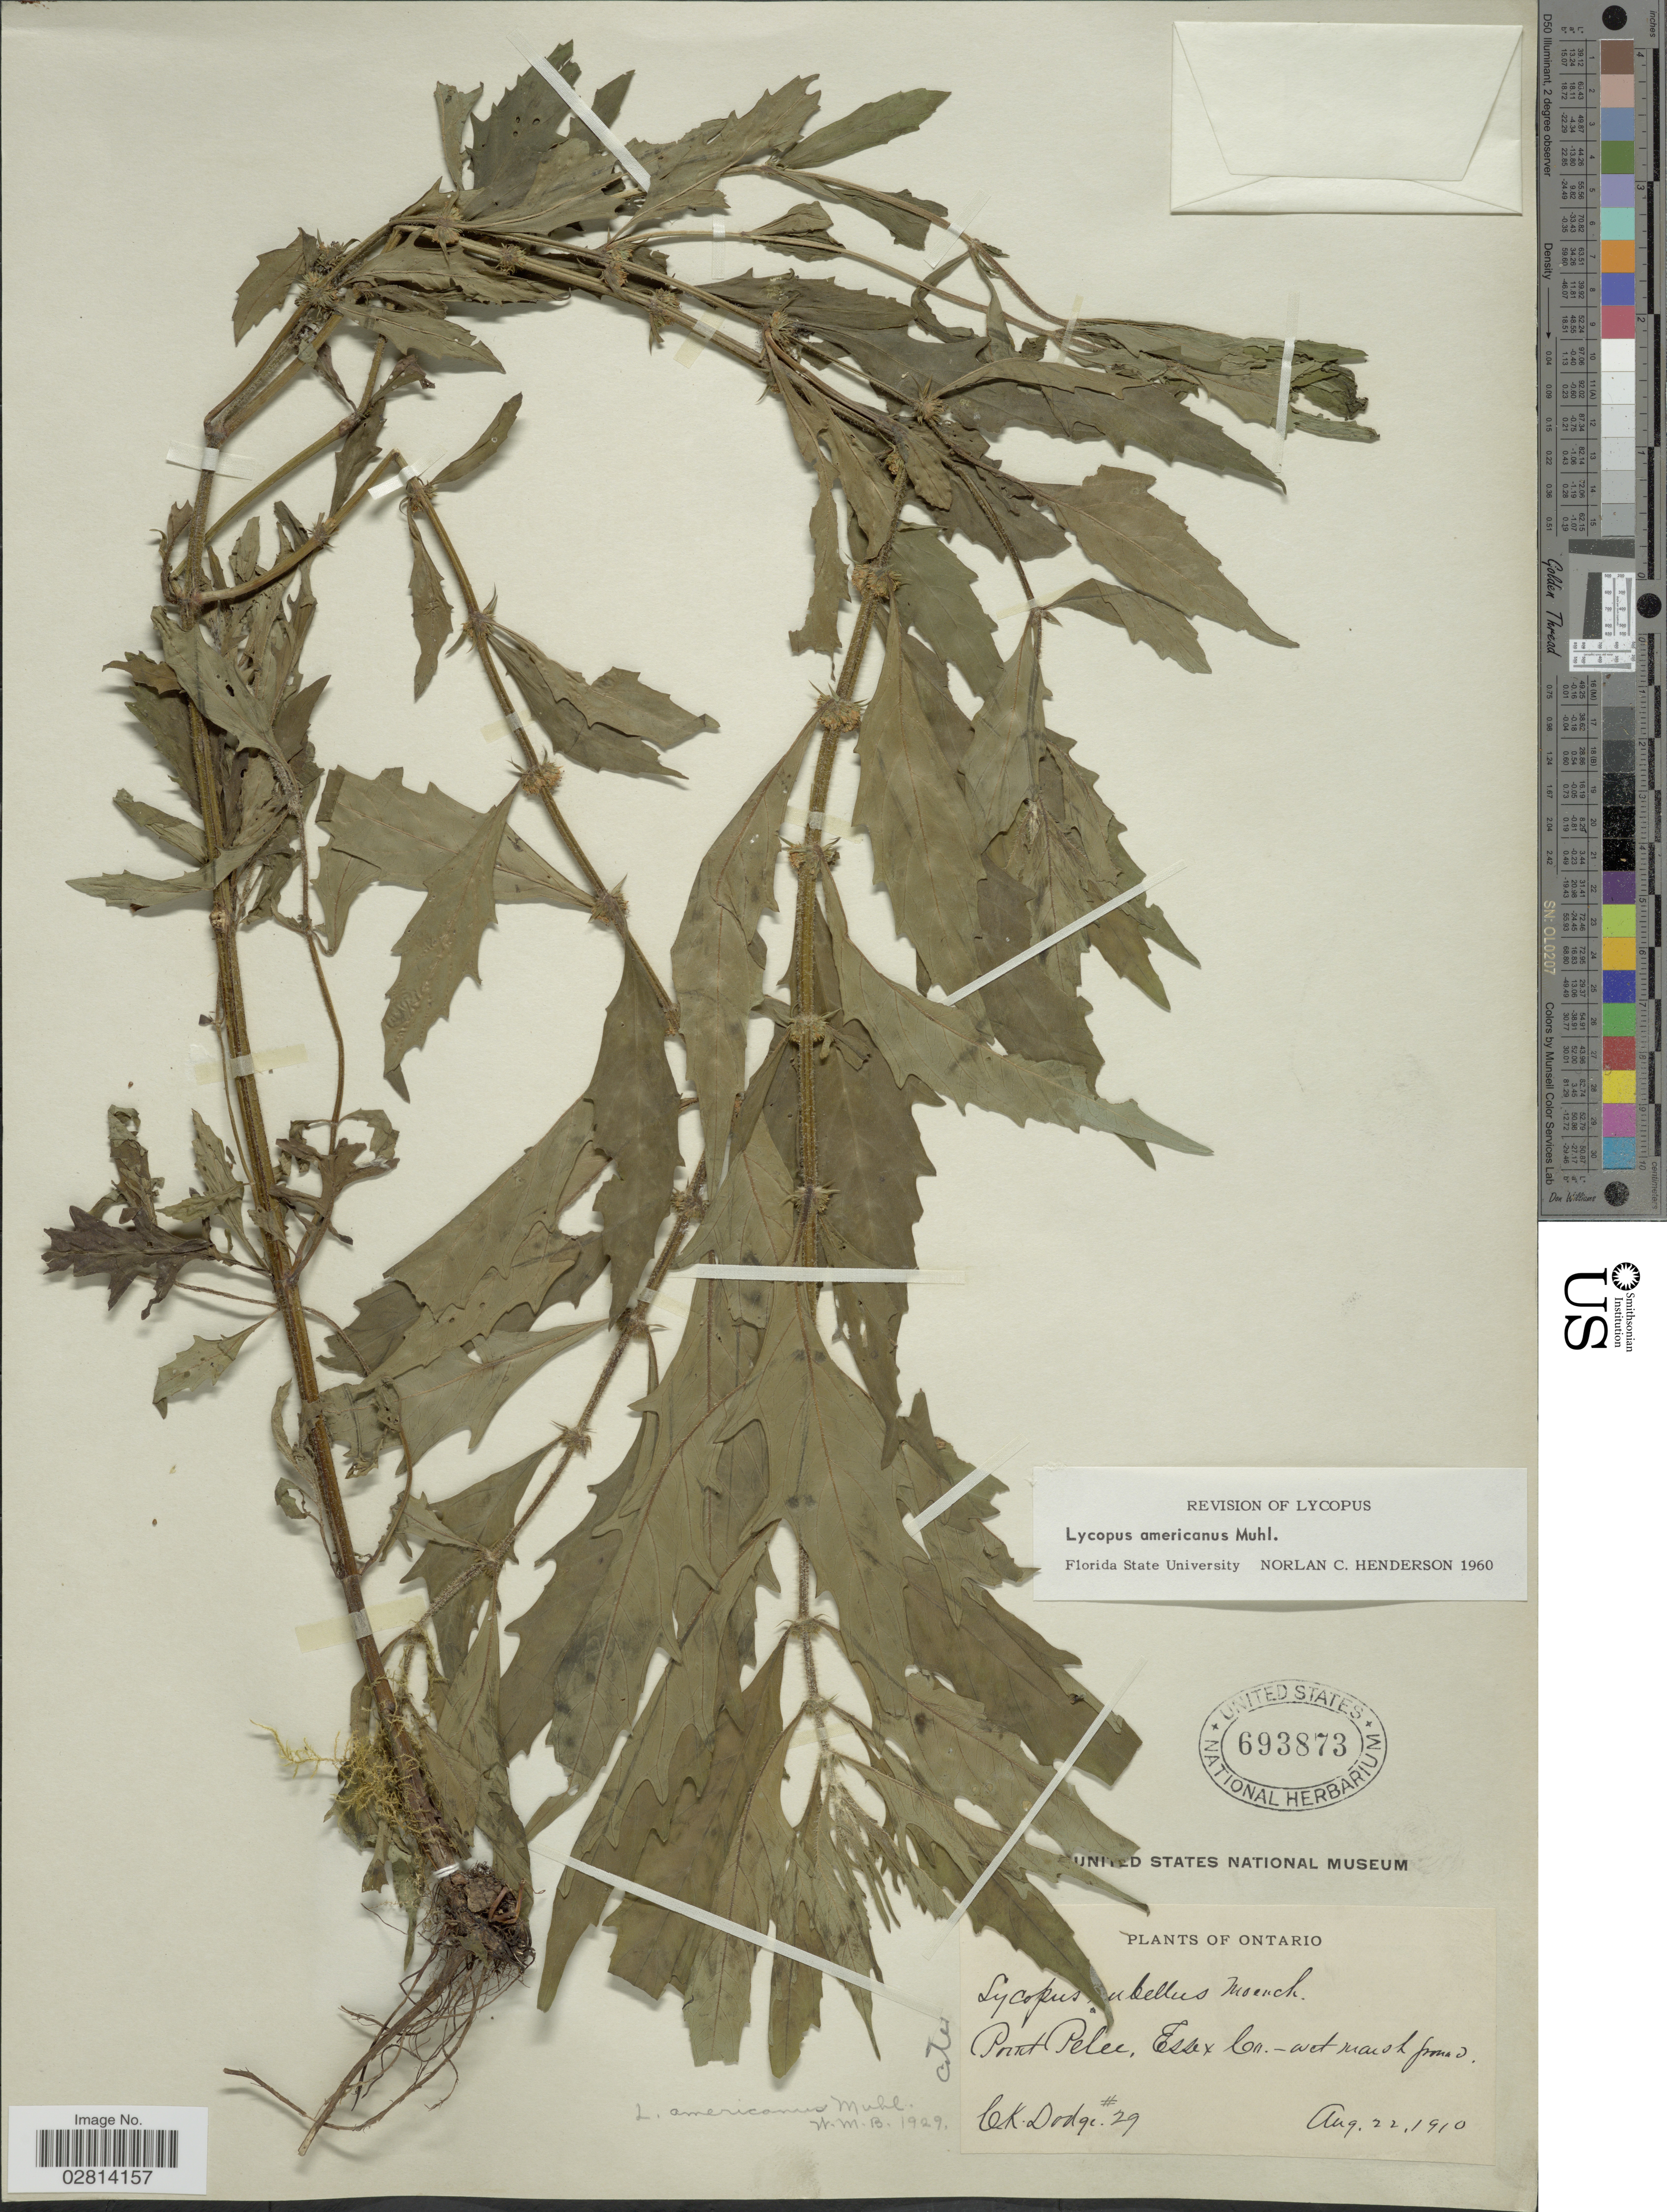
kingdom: Plantae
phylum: Tracheophyta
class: Magnoliopsida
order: Lamiales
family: Lamiaceae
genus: Lycopus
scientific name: Lycopus americanus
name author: Muhl. ex W.P.C. Barton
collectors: C. Dodge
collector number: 29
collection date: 1910-08-22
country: Canada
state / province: Ontario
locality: Point Pelee, Essex Co.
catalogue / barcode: US 693873